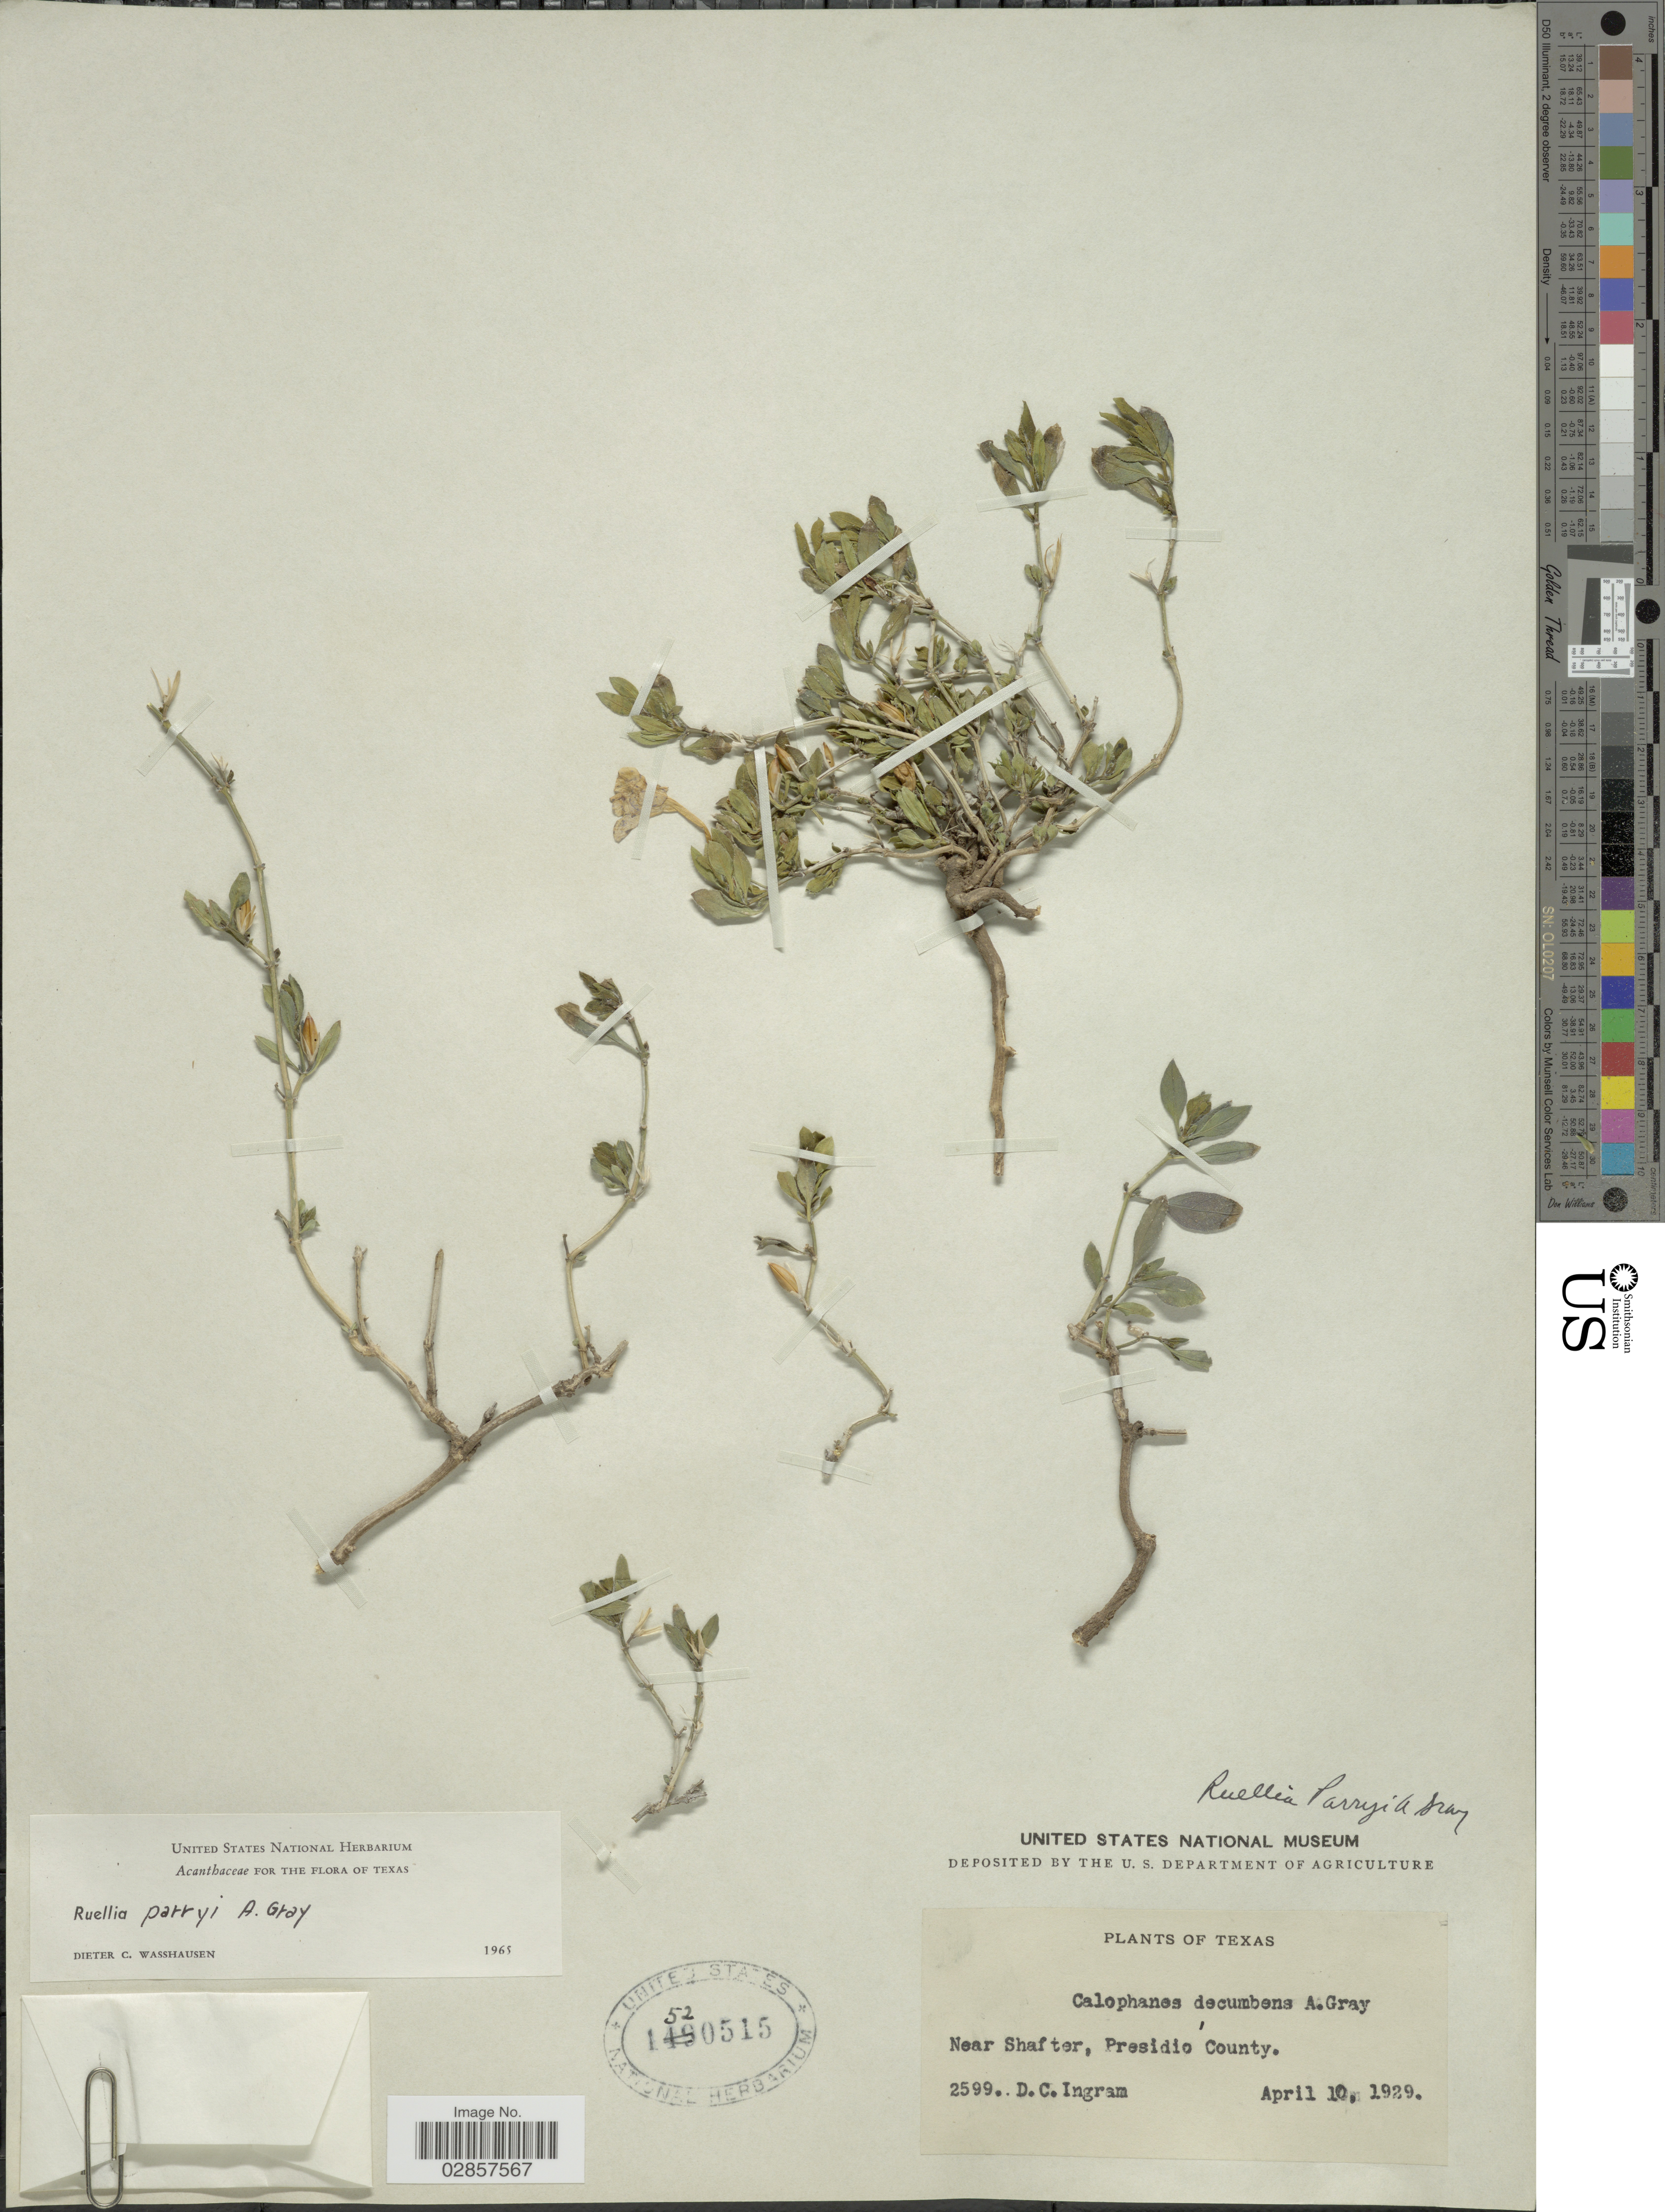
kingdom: Plantae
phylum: Tracheophyta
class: Magnoliopsida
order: Lamiales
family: Acanthaceae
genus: Ruellia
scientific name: Ruellia parryi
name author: A. Gray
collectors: D. C. Ingram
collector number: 2599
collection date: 1929-04-10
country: United States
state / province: Texas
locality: Near Shafter, Presidio County.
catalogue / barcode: US 1520515